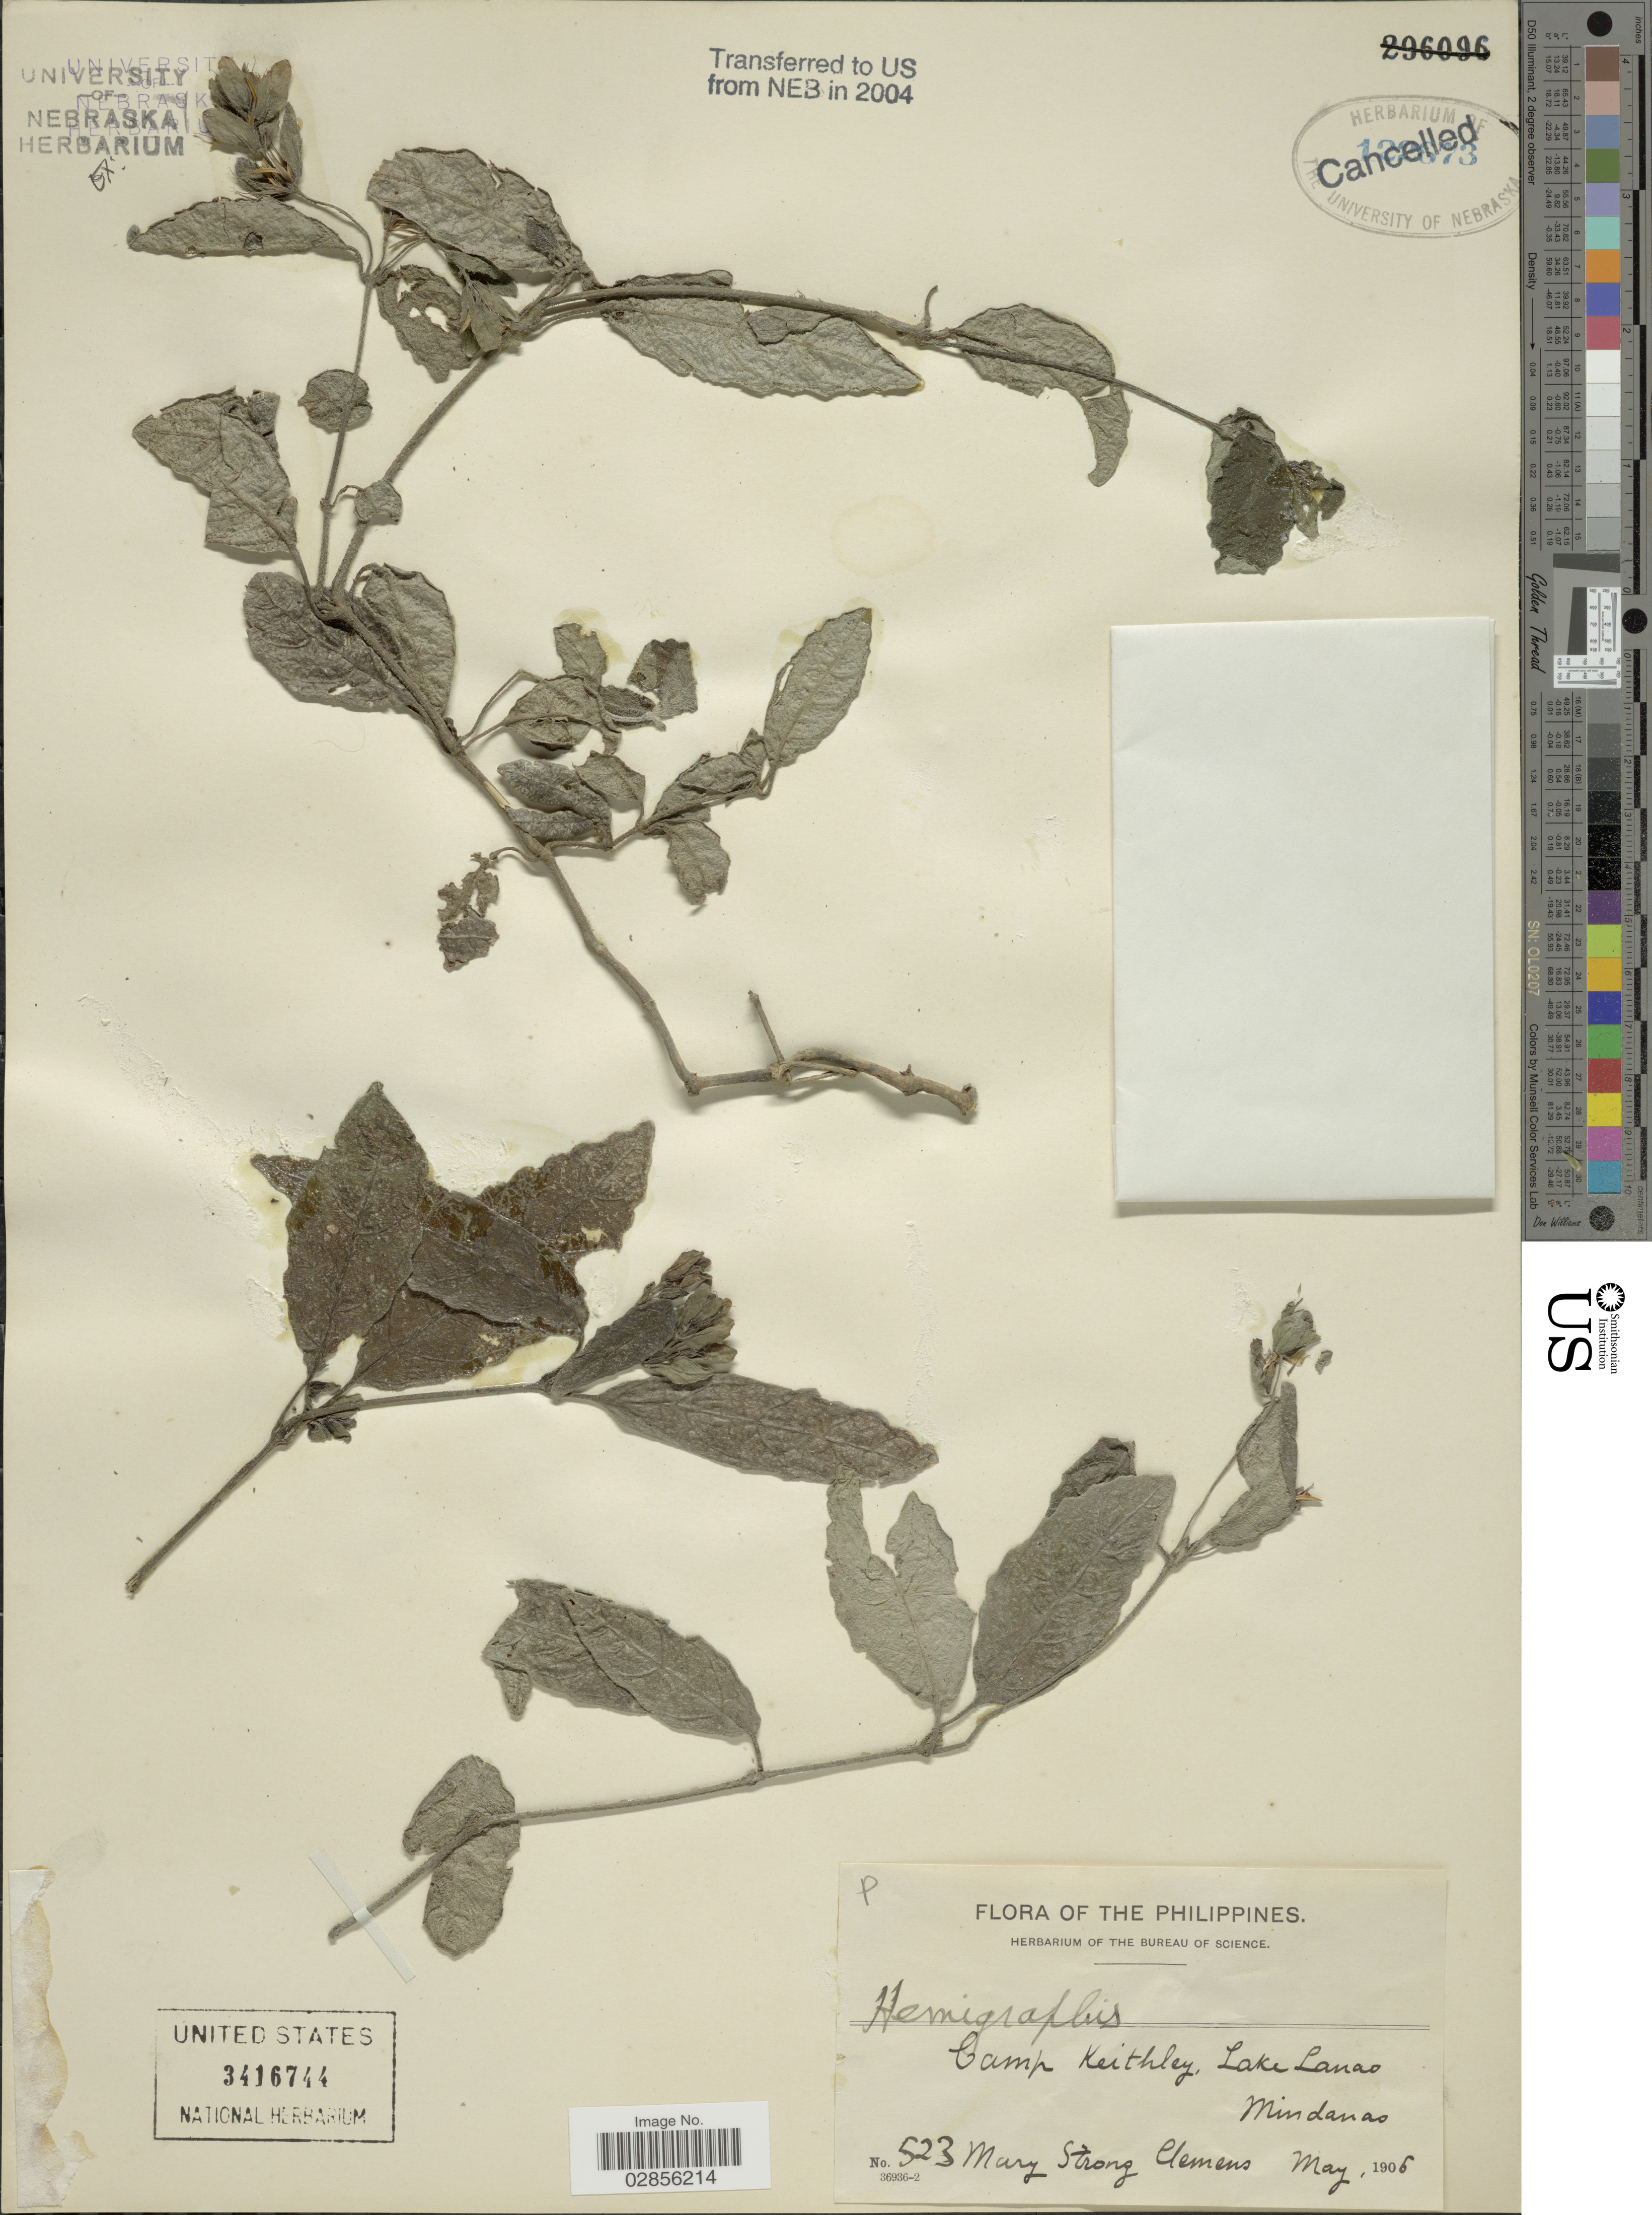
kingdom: Plantae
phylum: Tracheophyta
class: Magnoliopsida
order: Lamiales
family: Acanthaceae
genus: Hemigraphis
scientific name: Hemigraphis sp.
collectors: M. S. Clemens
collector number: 523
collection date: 1906-05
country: Philippines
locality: Camp Keithley, Lake Lanao, Mindanao.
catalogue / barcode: US 3416744